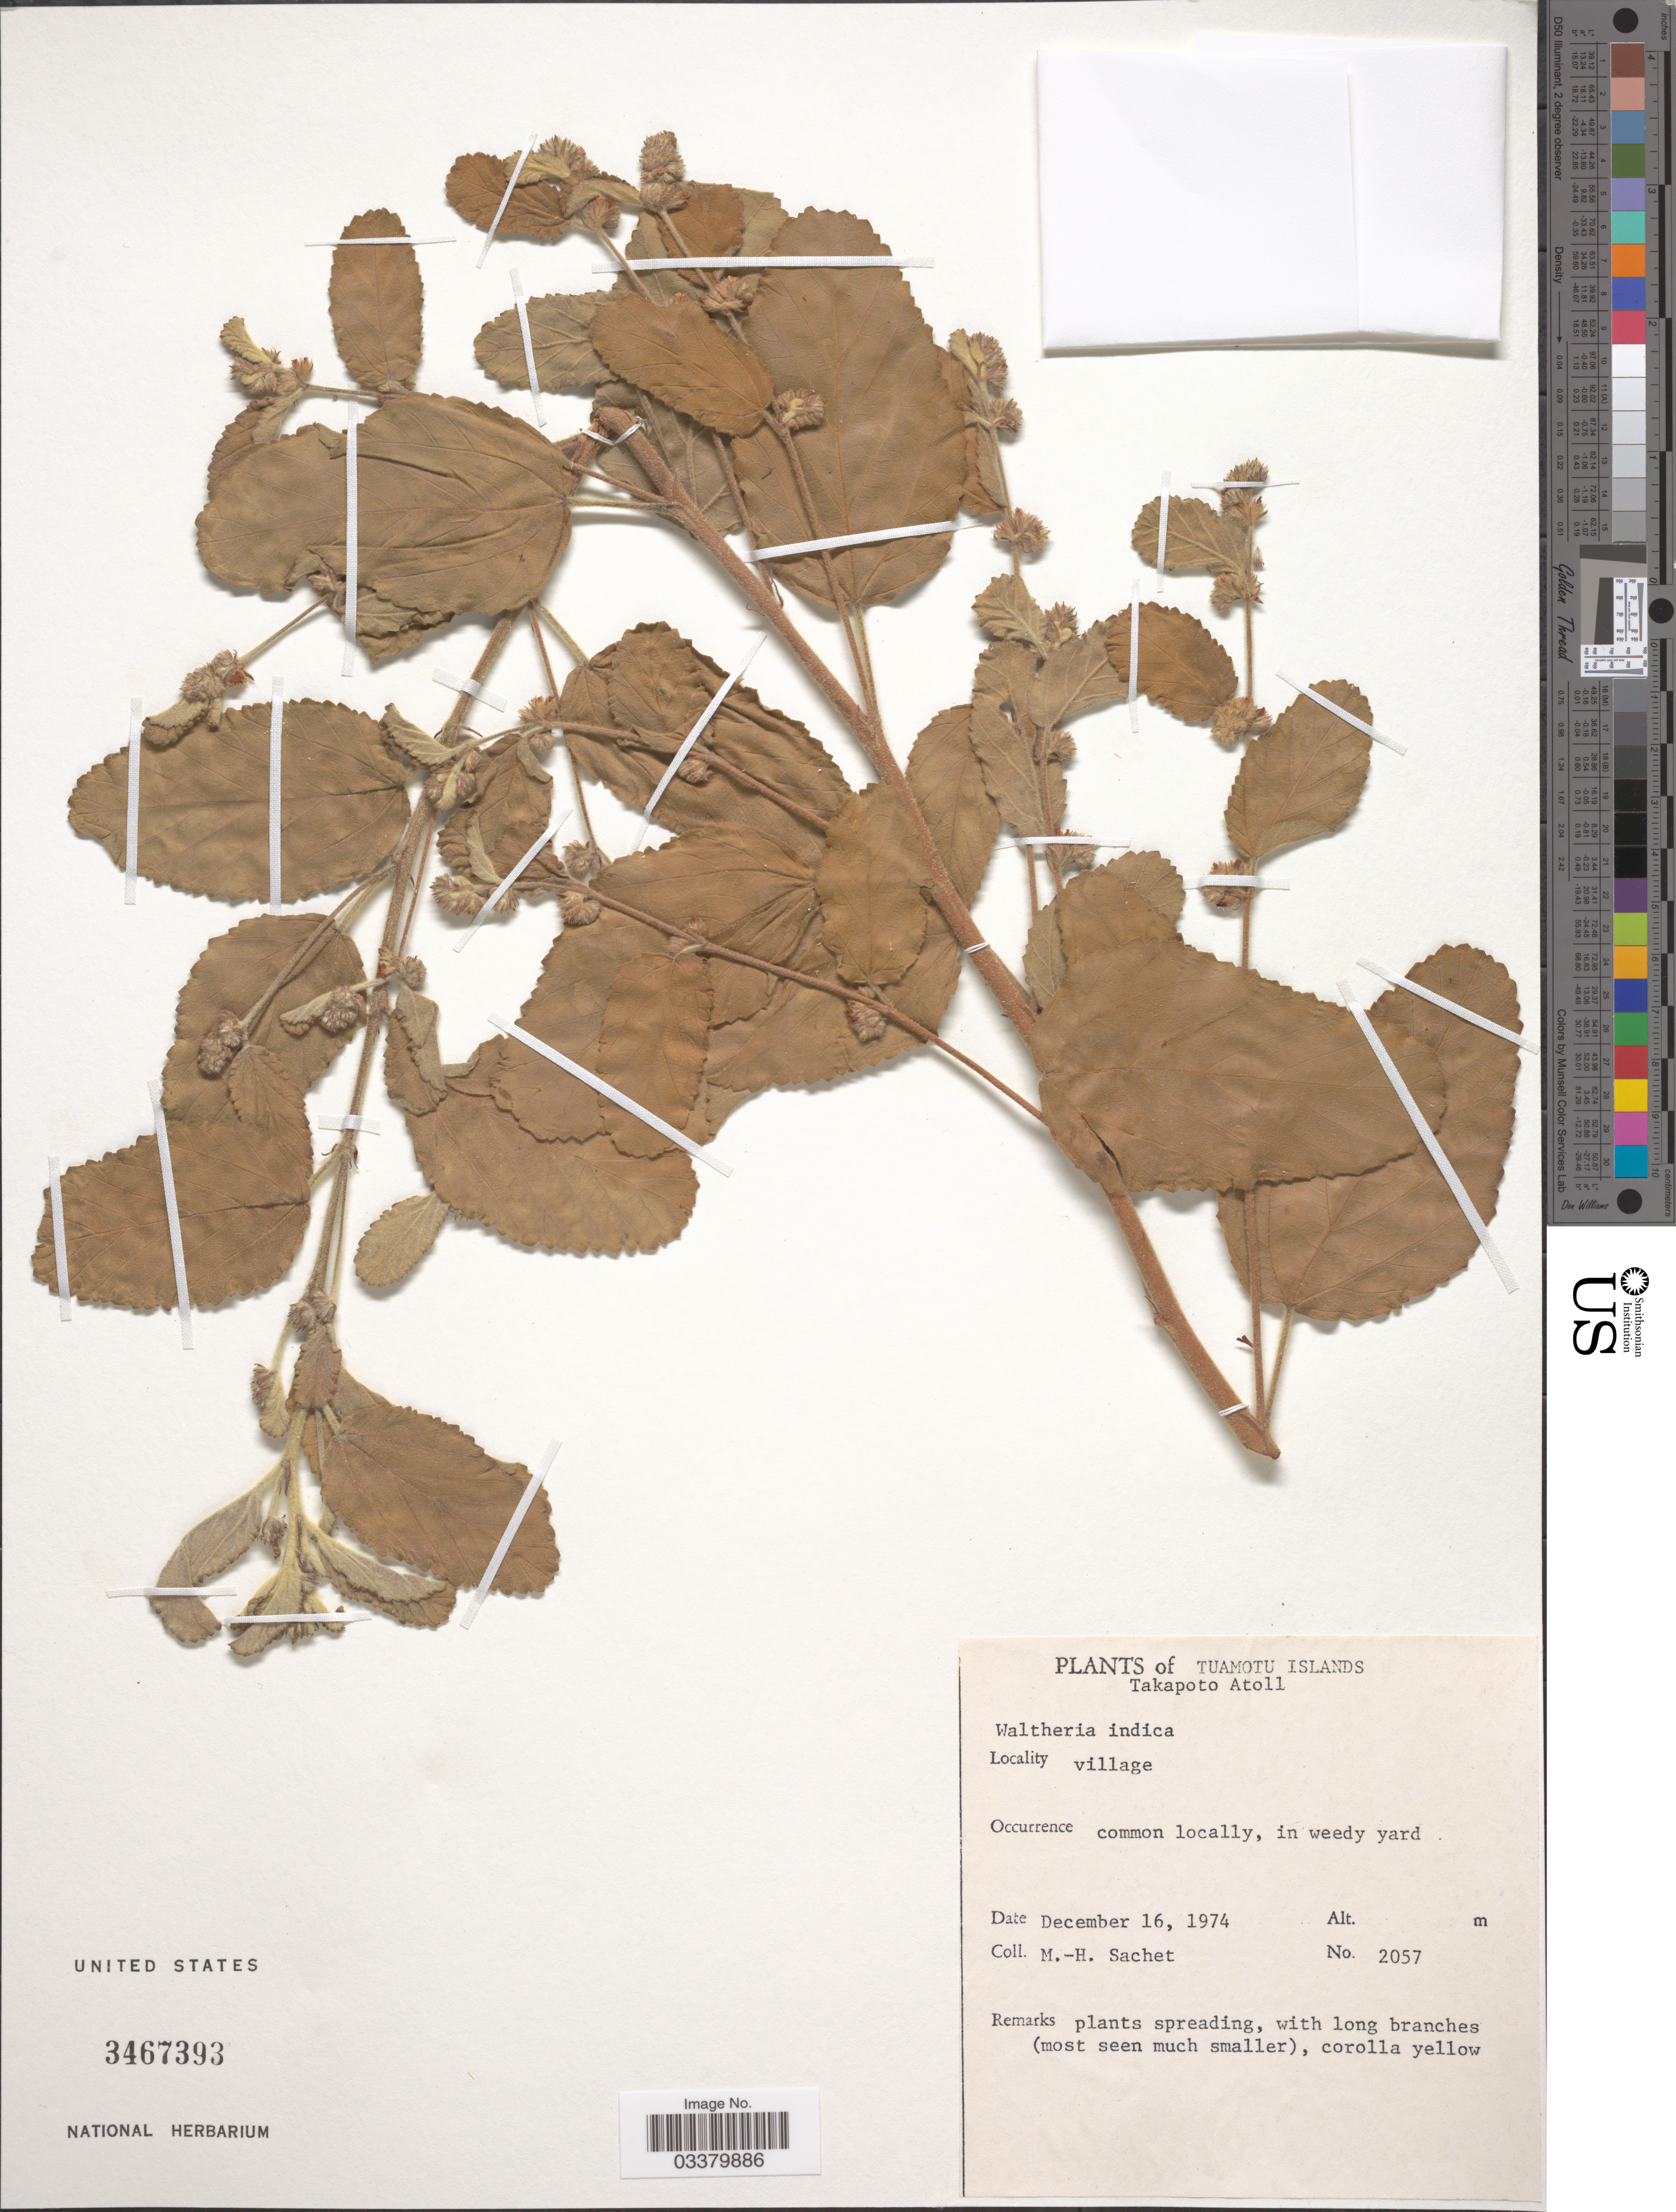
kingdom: Plantae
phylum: Tracheophyta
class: Magnoliopsida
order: Malvales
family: Malvaceae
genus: Waltheria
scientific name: Waltheria indica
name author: L.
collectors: M.-H. Sachet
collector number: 2057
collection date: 1974-12-16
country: French Polynesia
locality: Tuamotu Islands, Takapoto Atoll, village.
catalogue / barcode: US 3467393